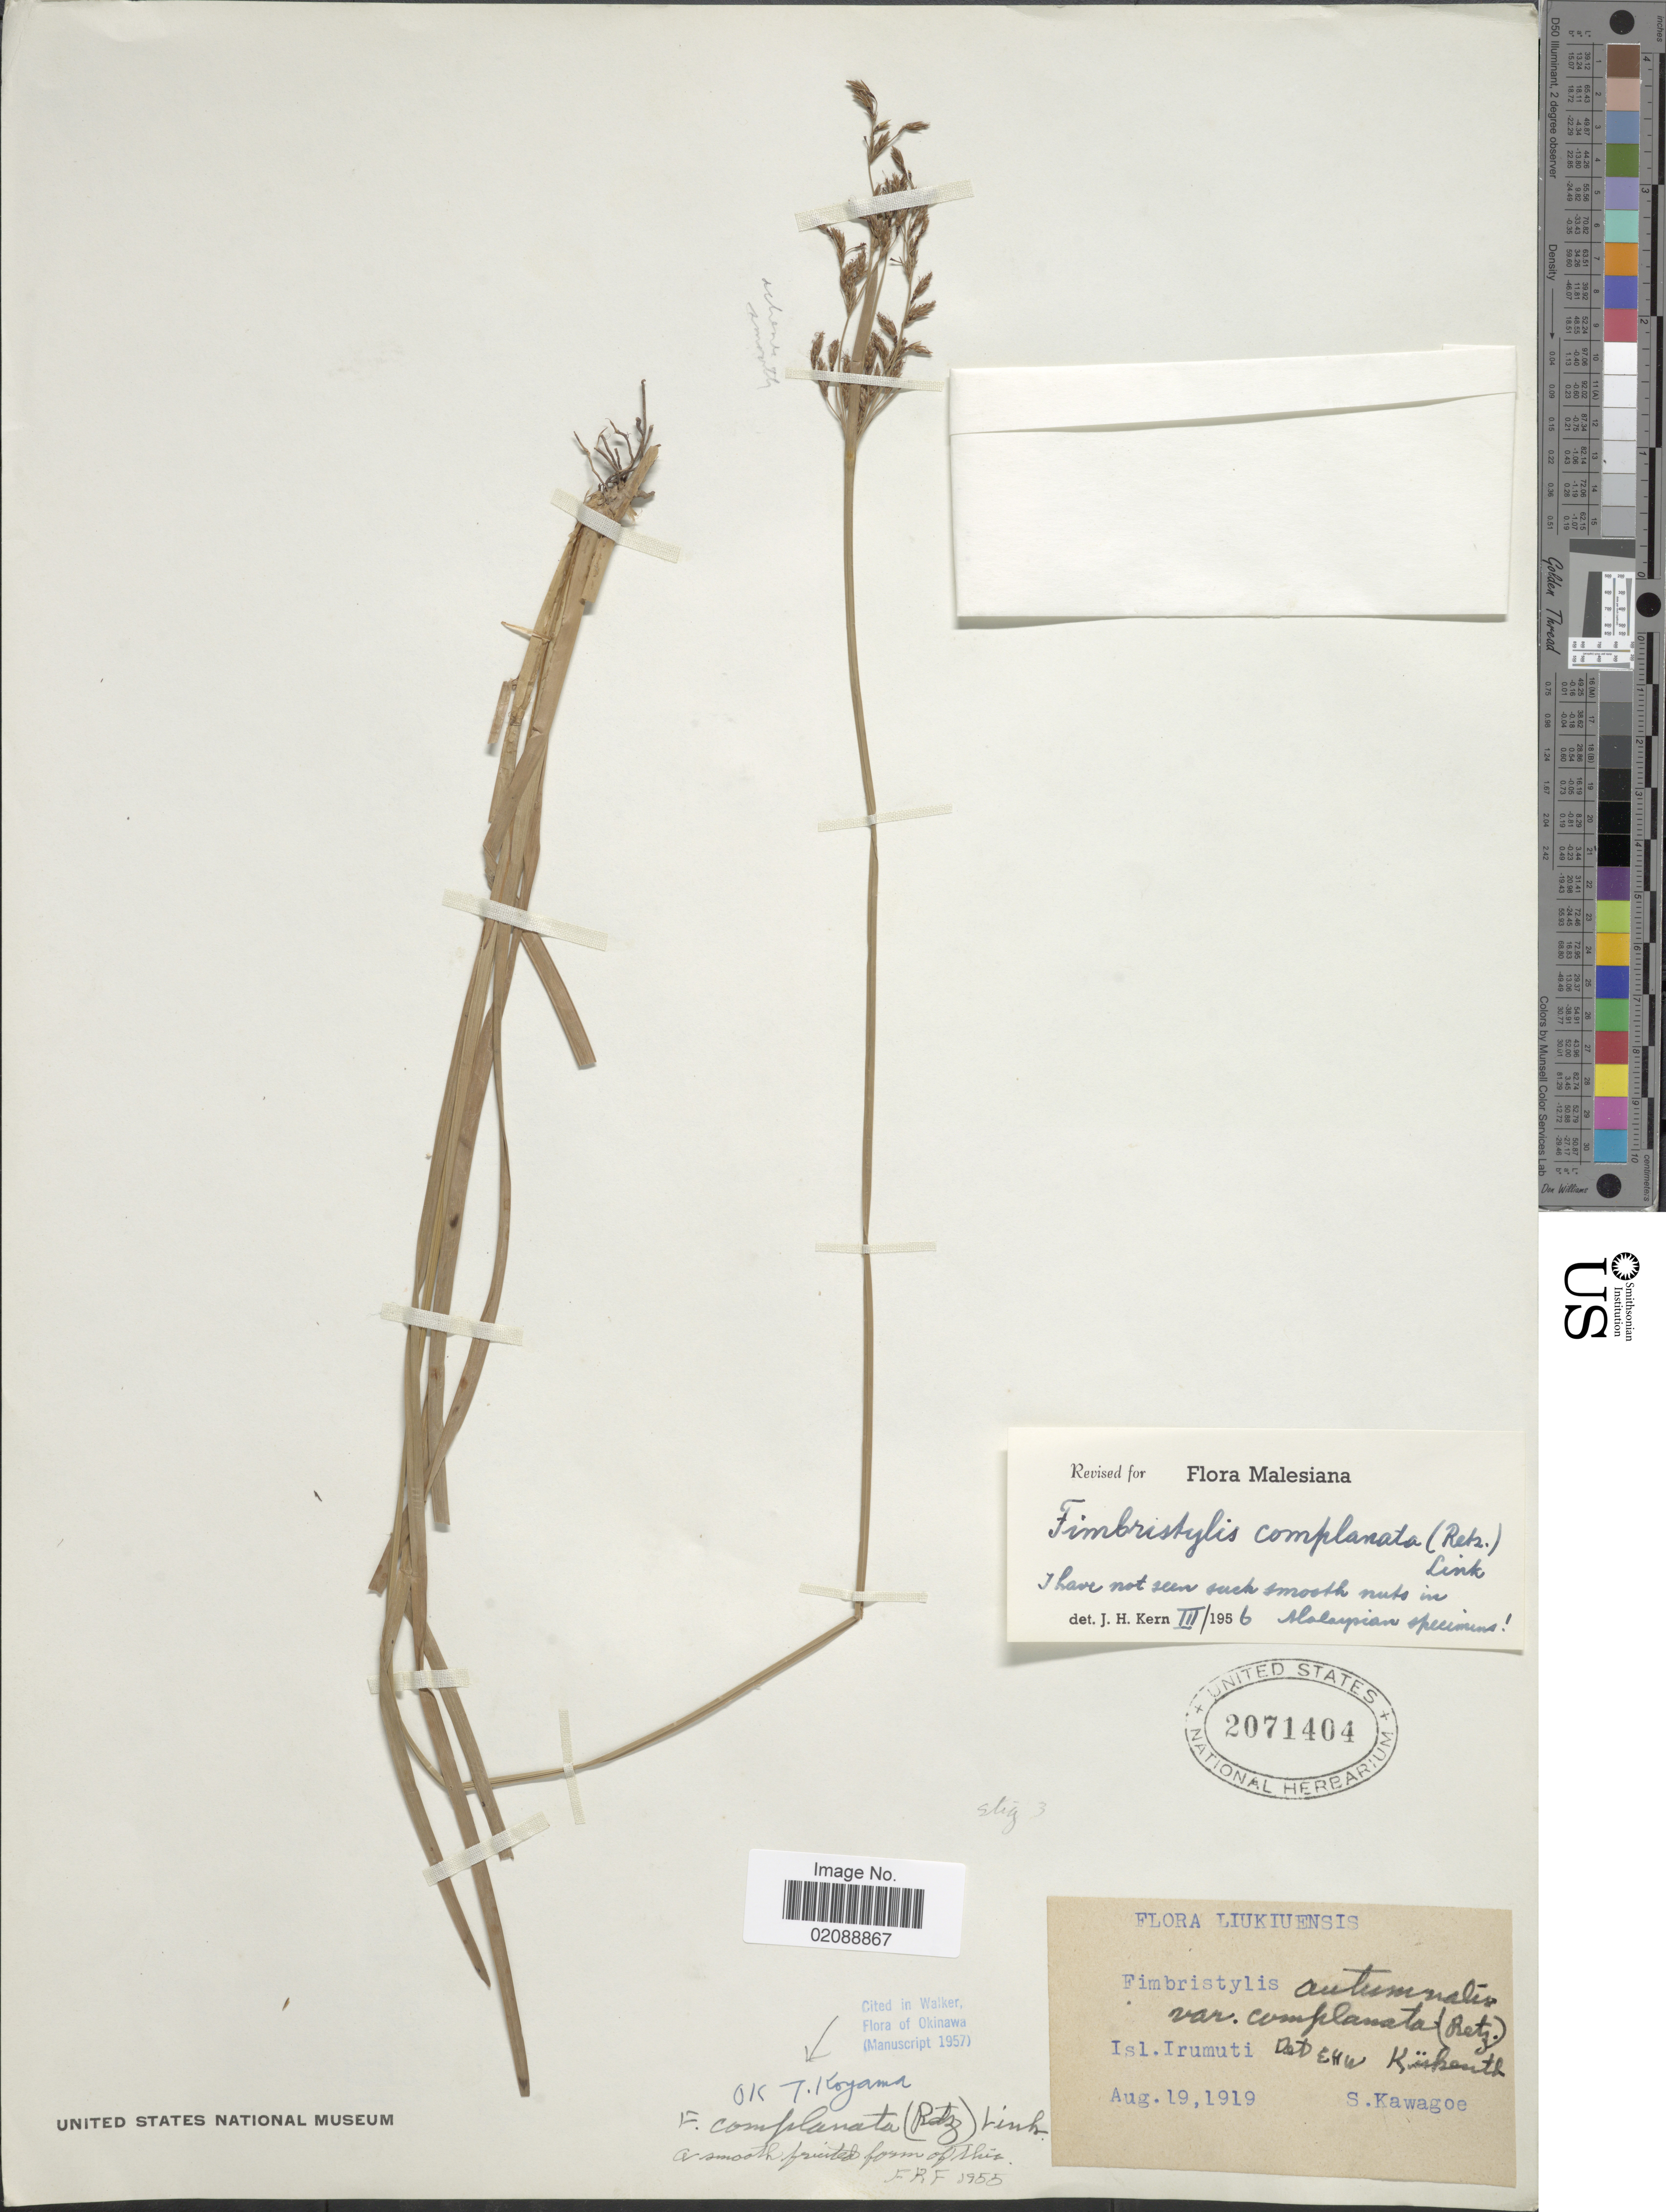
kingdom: Plantae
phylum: Tracheophyta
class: Liliopsida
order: Poales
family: Cyperaceae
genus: Fimbristylis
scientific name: Fimbristylis complanata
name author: (Retz.) Link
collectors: S. Kawagoe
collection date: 1919-08-19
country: Japan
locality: Liukiuensis, Isl. Irumuti.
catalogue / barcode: US 2071404